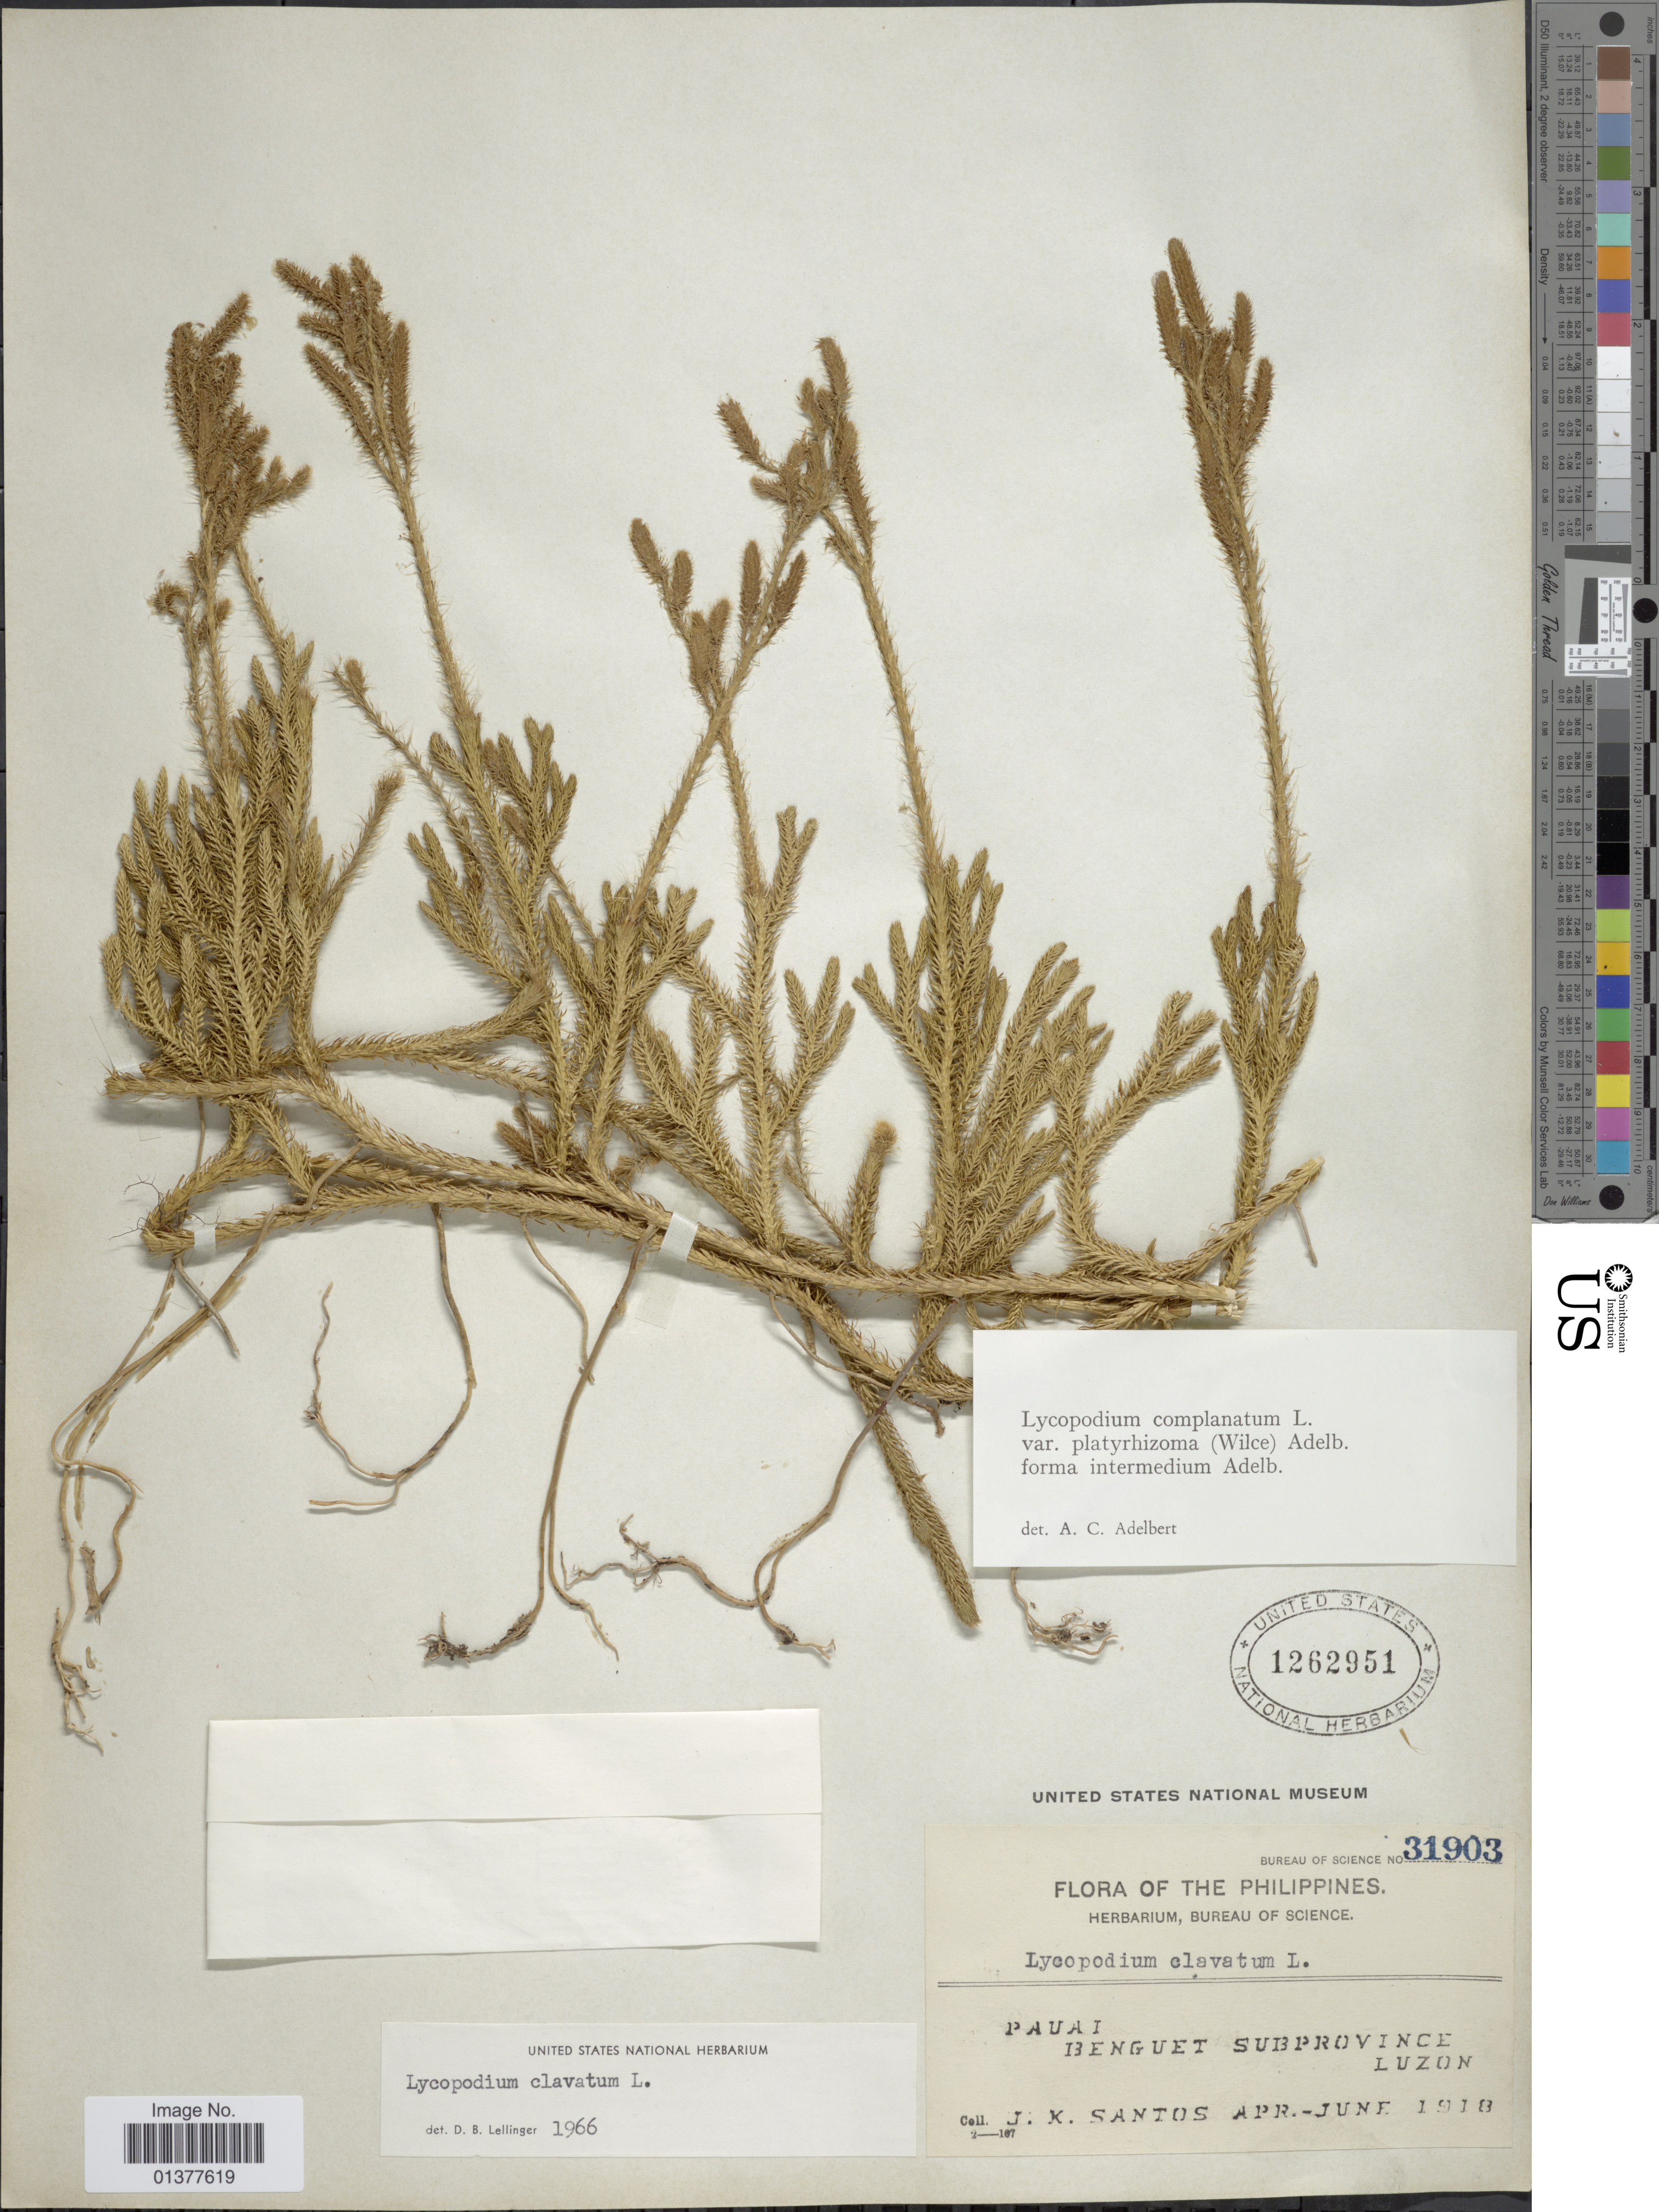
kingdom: Plantae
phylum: Tracheophyta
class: Lycopodiopsida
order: Lycopodiales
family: Lycopodiaceae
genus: Lycopodium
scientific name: Lycopodium clavatum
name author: L.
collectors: J. K. Santos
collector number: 31903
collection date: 1918-04/1918-06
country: Philippines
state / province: Central Luzon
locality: Pauai, Benguet Subprovince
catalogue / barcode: US 1262951